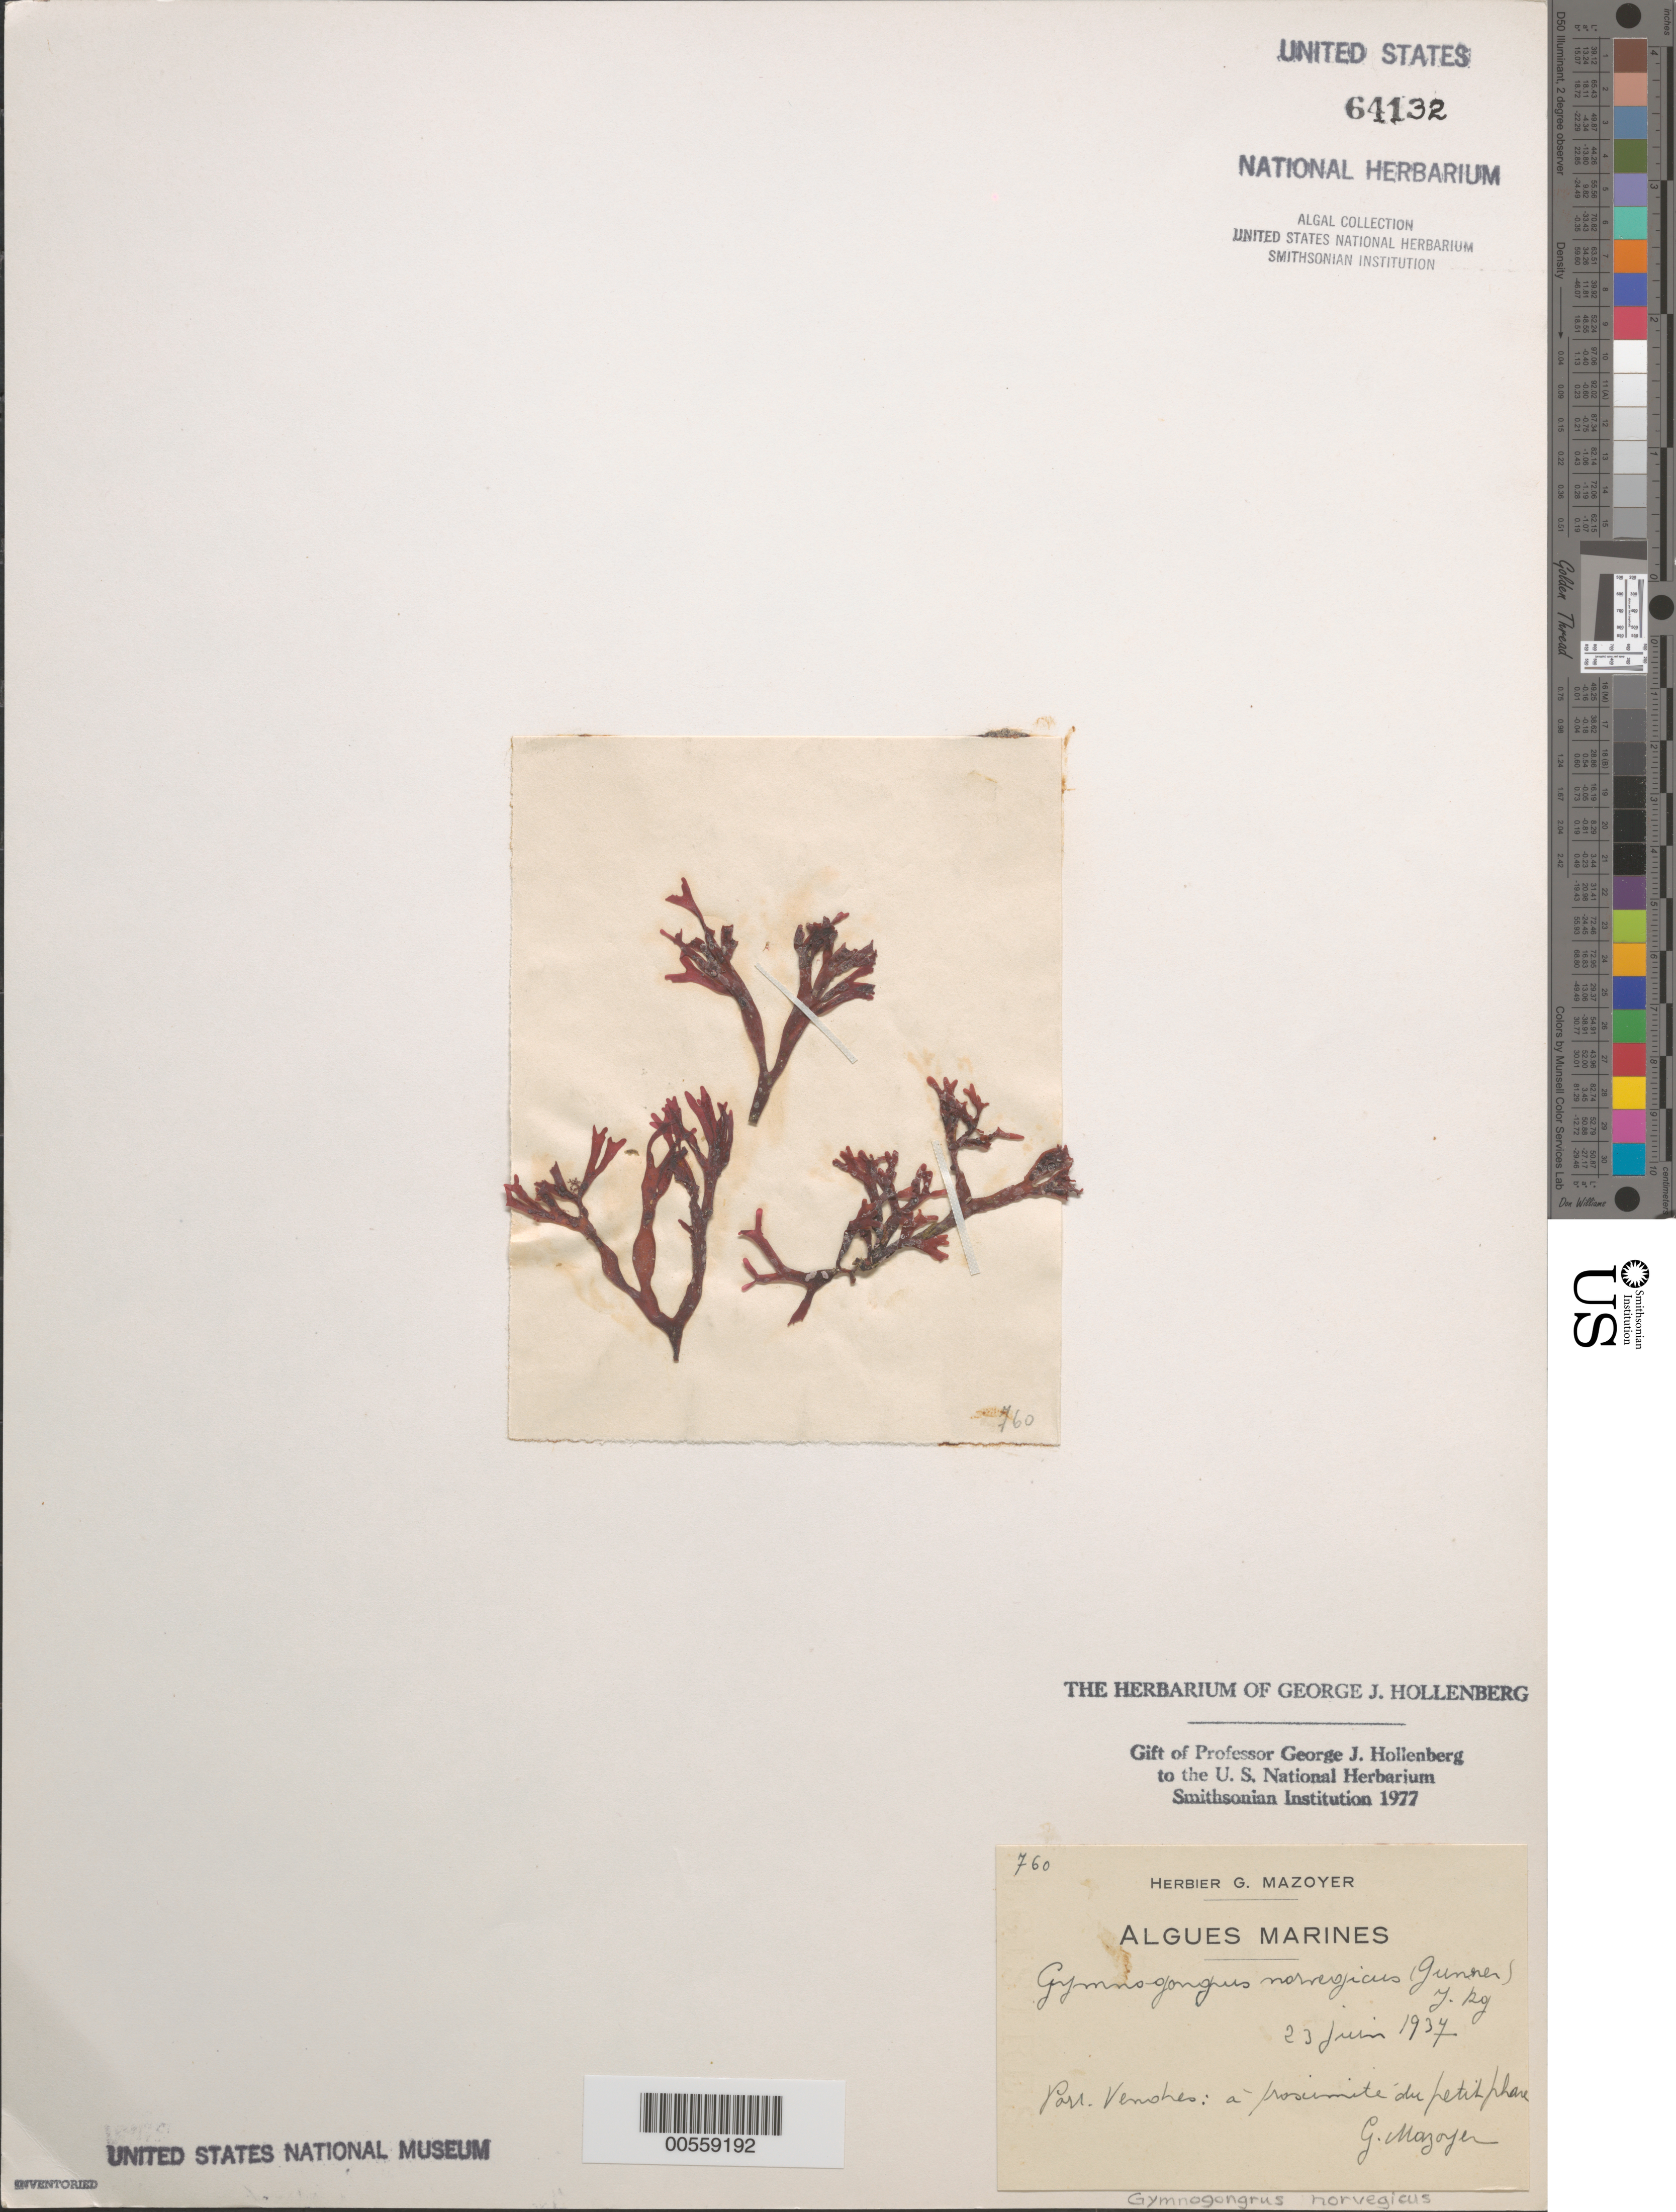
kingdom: Plantae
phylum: Rhodophyta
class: Florideophyceae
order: Gigartinales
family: Gigartinaceae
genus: Chondrus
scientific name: Chondrus crispus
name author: Stackh.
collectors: G. Feldman-Mazoyer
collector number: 760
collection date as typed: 23 Jun 1937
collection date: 1937-06-23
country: Italy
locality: Parr. venoshes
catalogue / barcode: US 64132